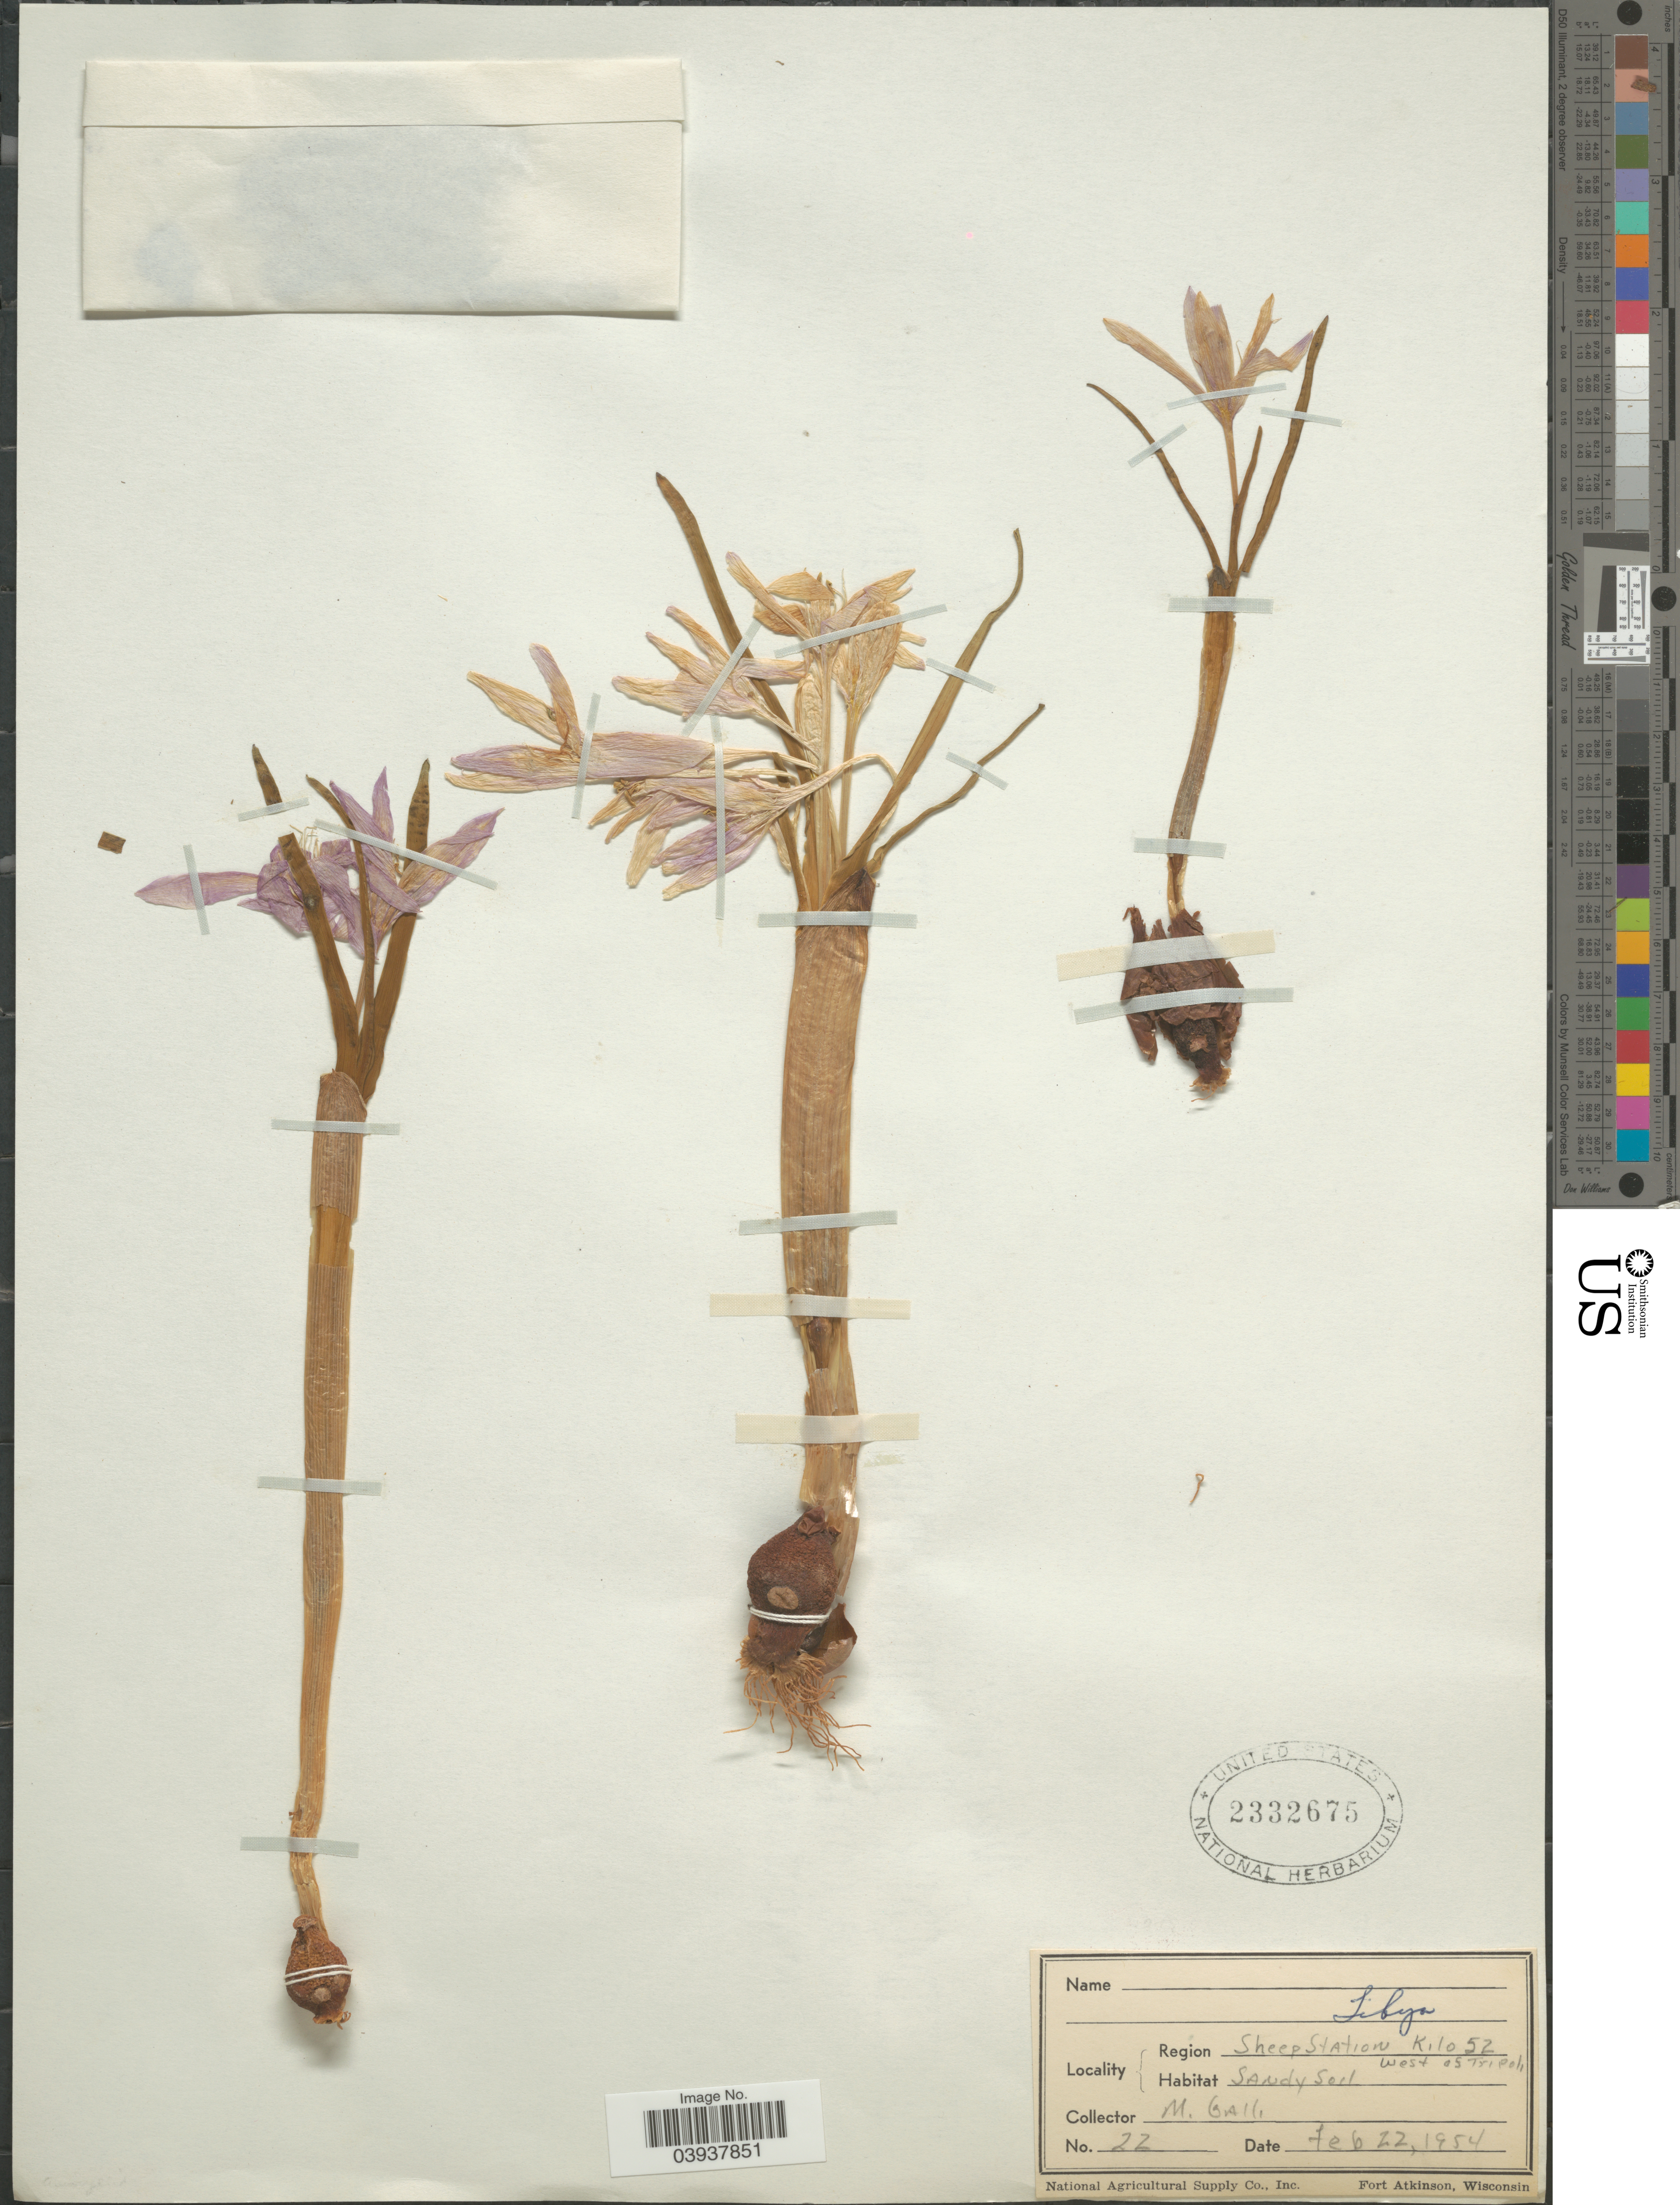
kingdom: Plantae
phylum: Tracheophyta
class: Liliopsida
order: Liliales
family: Colchicaceae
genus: Colchicum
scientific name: Colchicum sp.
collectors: M. Galli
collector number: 22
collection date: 1954-02-22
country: Libya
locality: Region Sheep Station Kilo 52, west of Tripoli.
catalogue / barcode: US 2332675